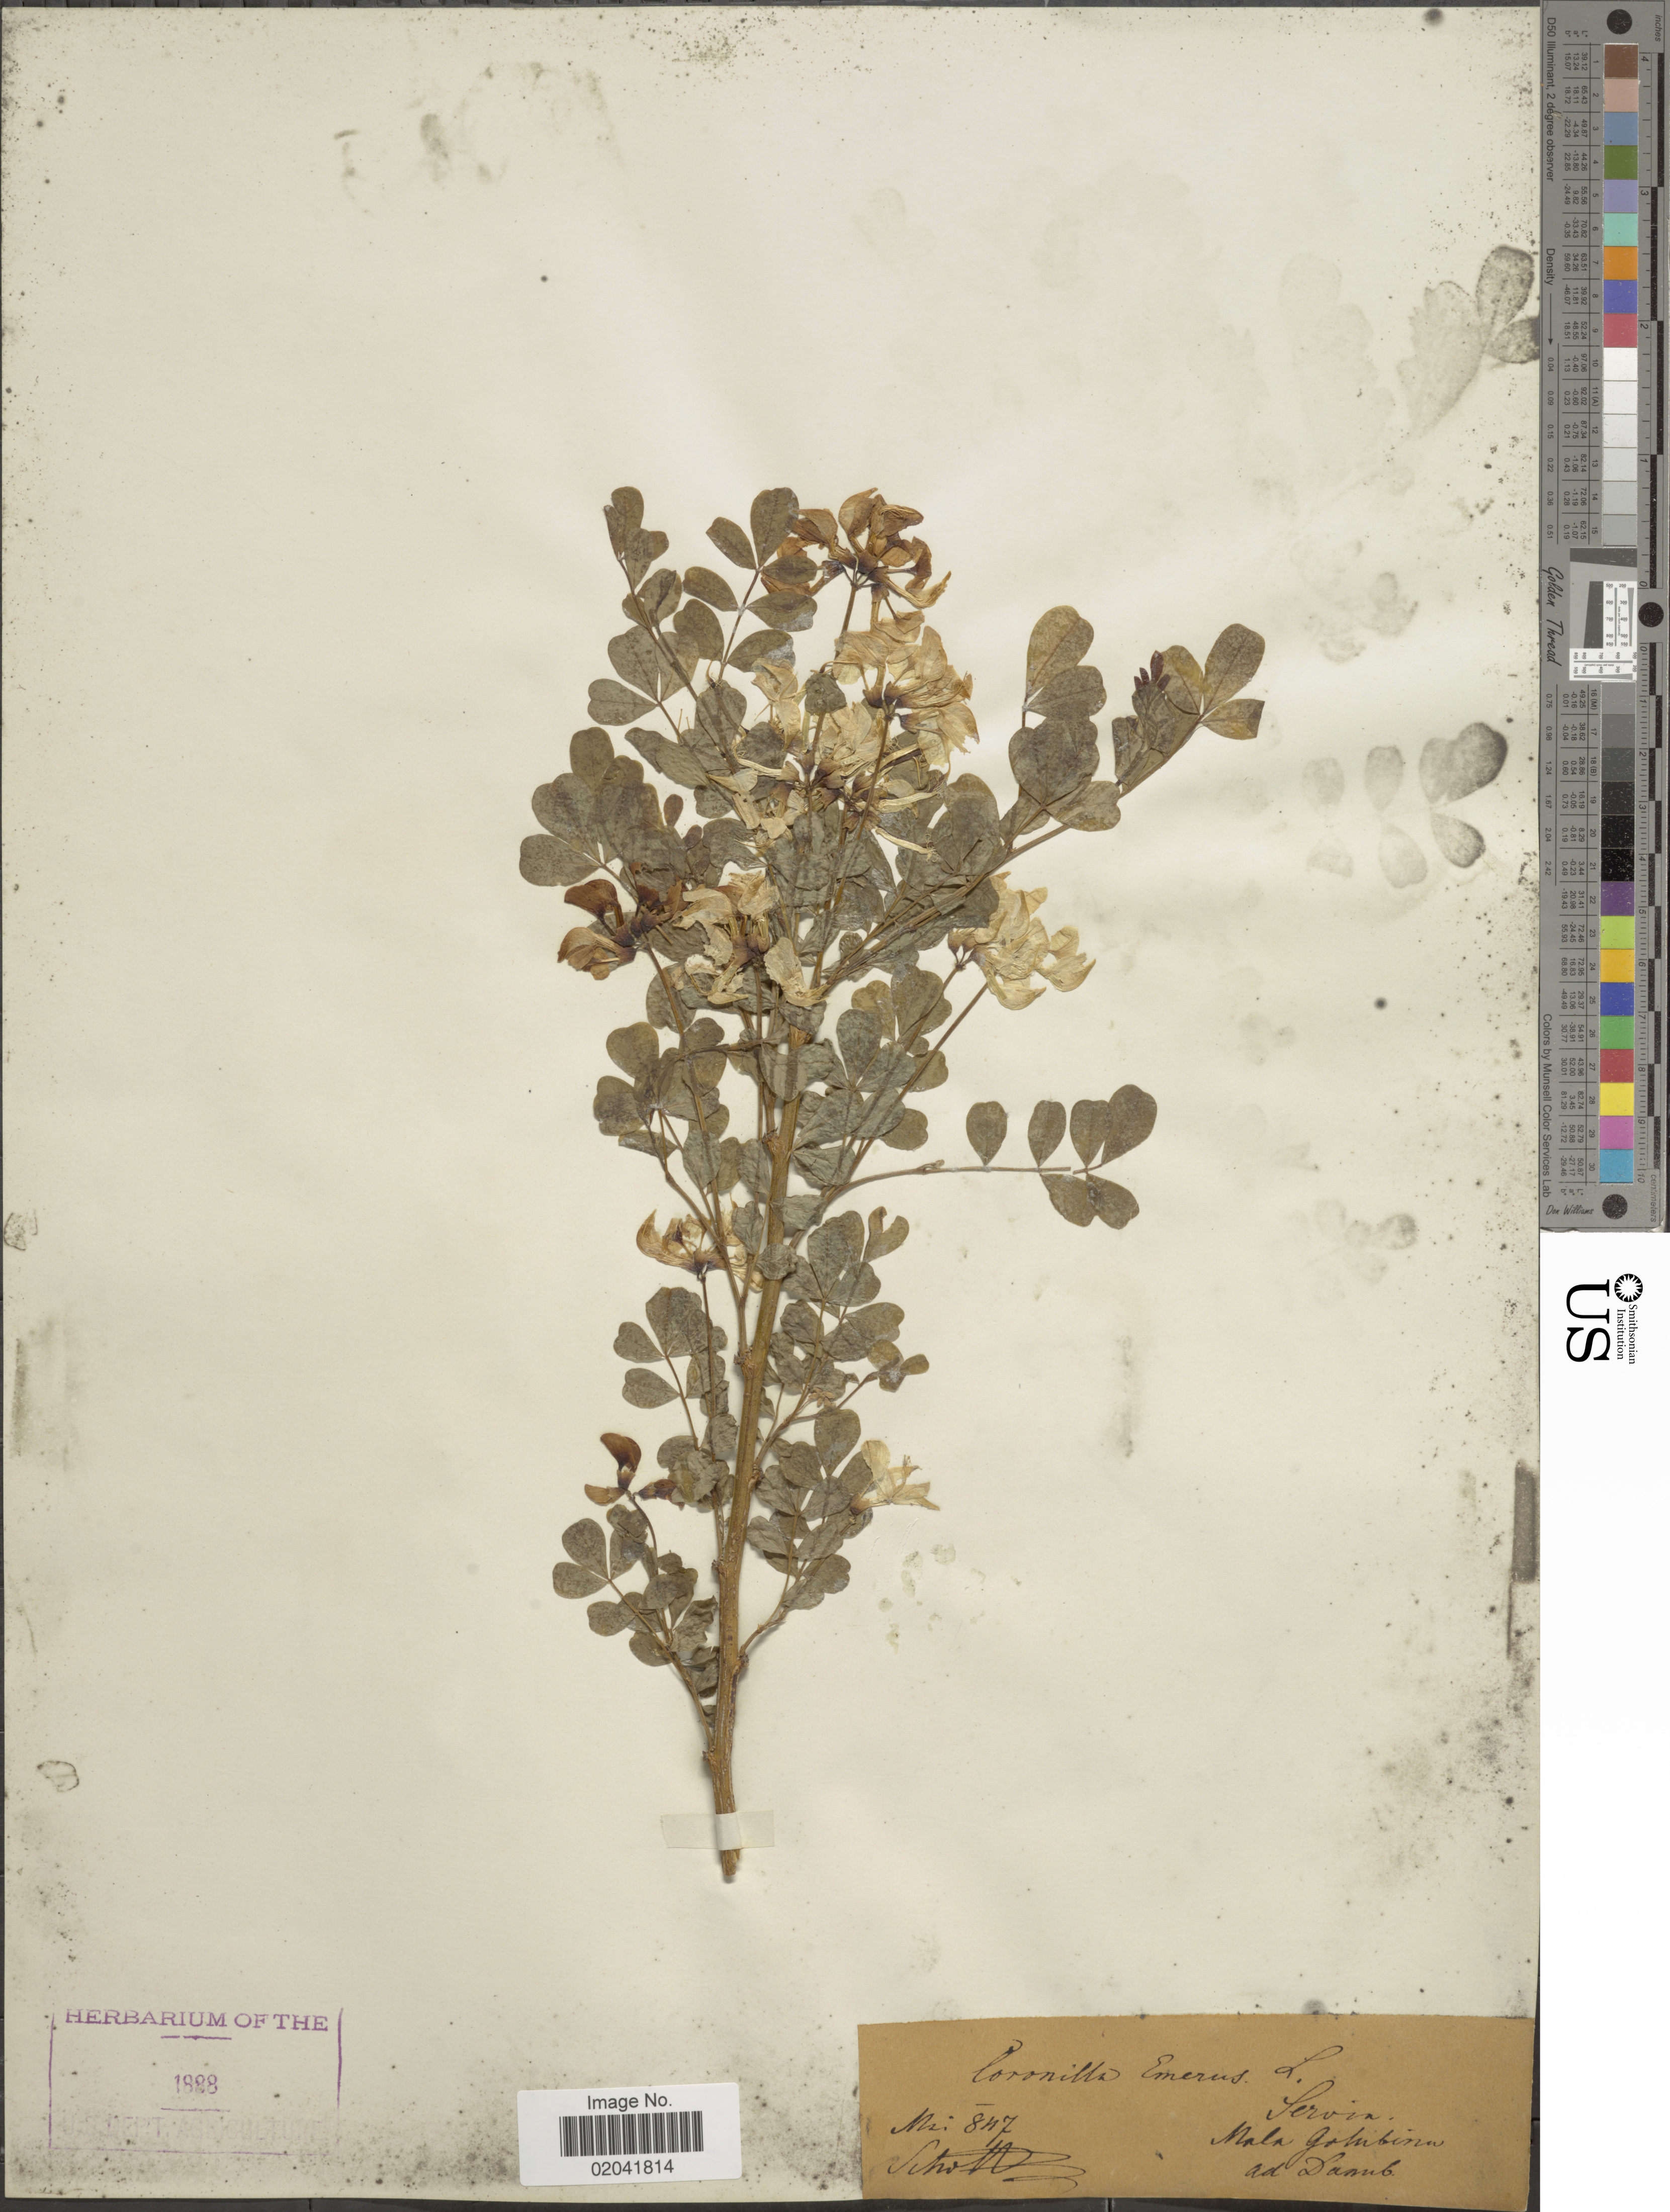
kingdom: Plantae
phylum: Tracheophyta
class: Magnoliopsida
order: Fabales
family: Fabaceae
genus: Coronilla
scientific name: Coronilla emerus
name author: L.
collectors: Schott, --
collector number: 847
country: Serbia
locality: Servia, Mala Golubina ad Danub.